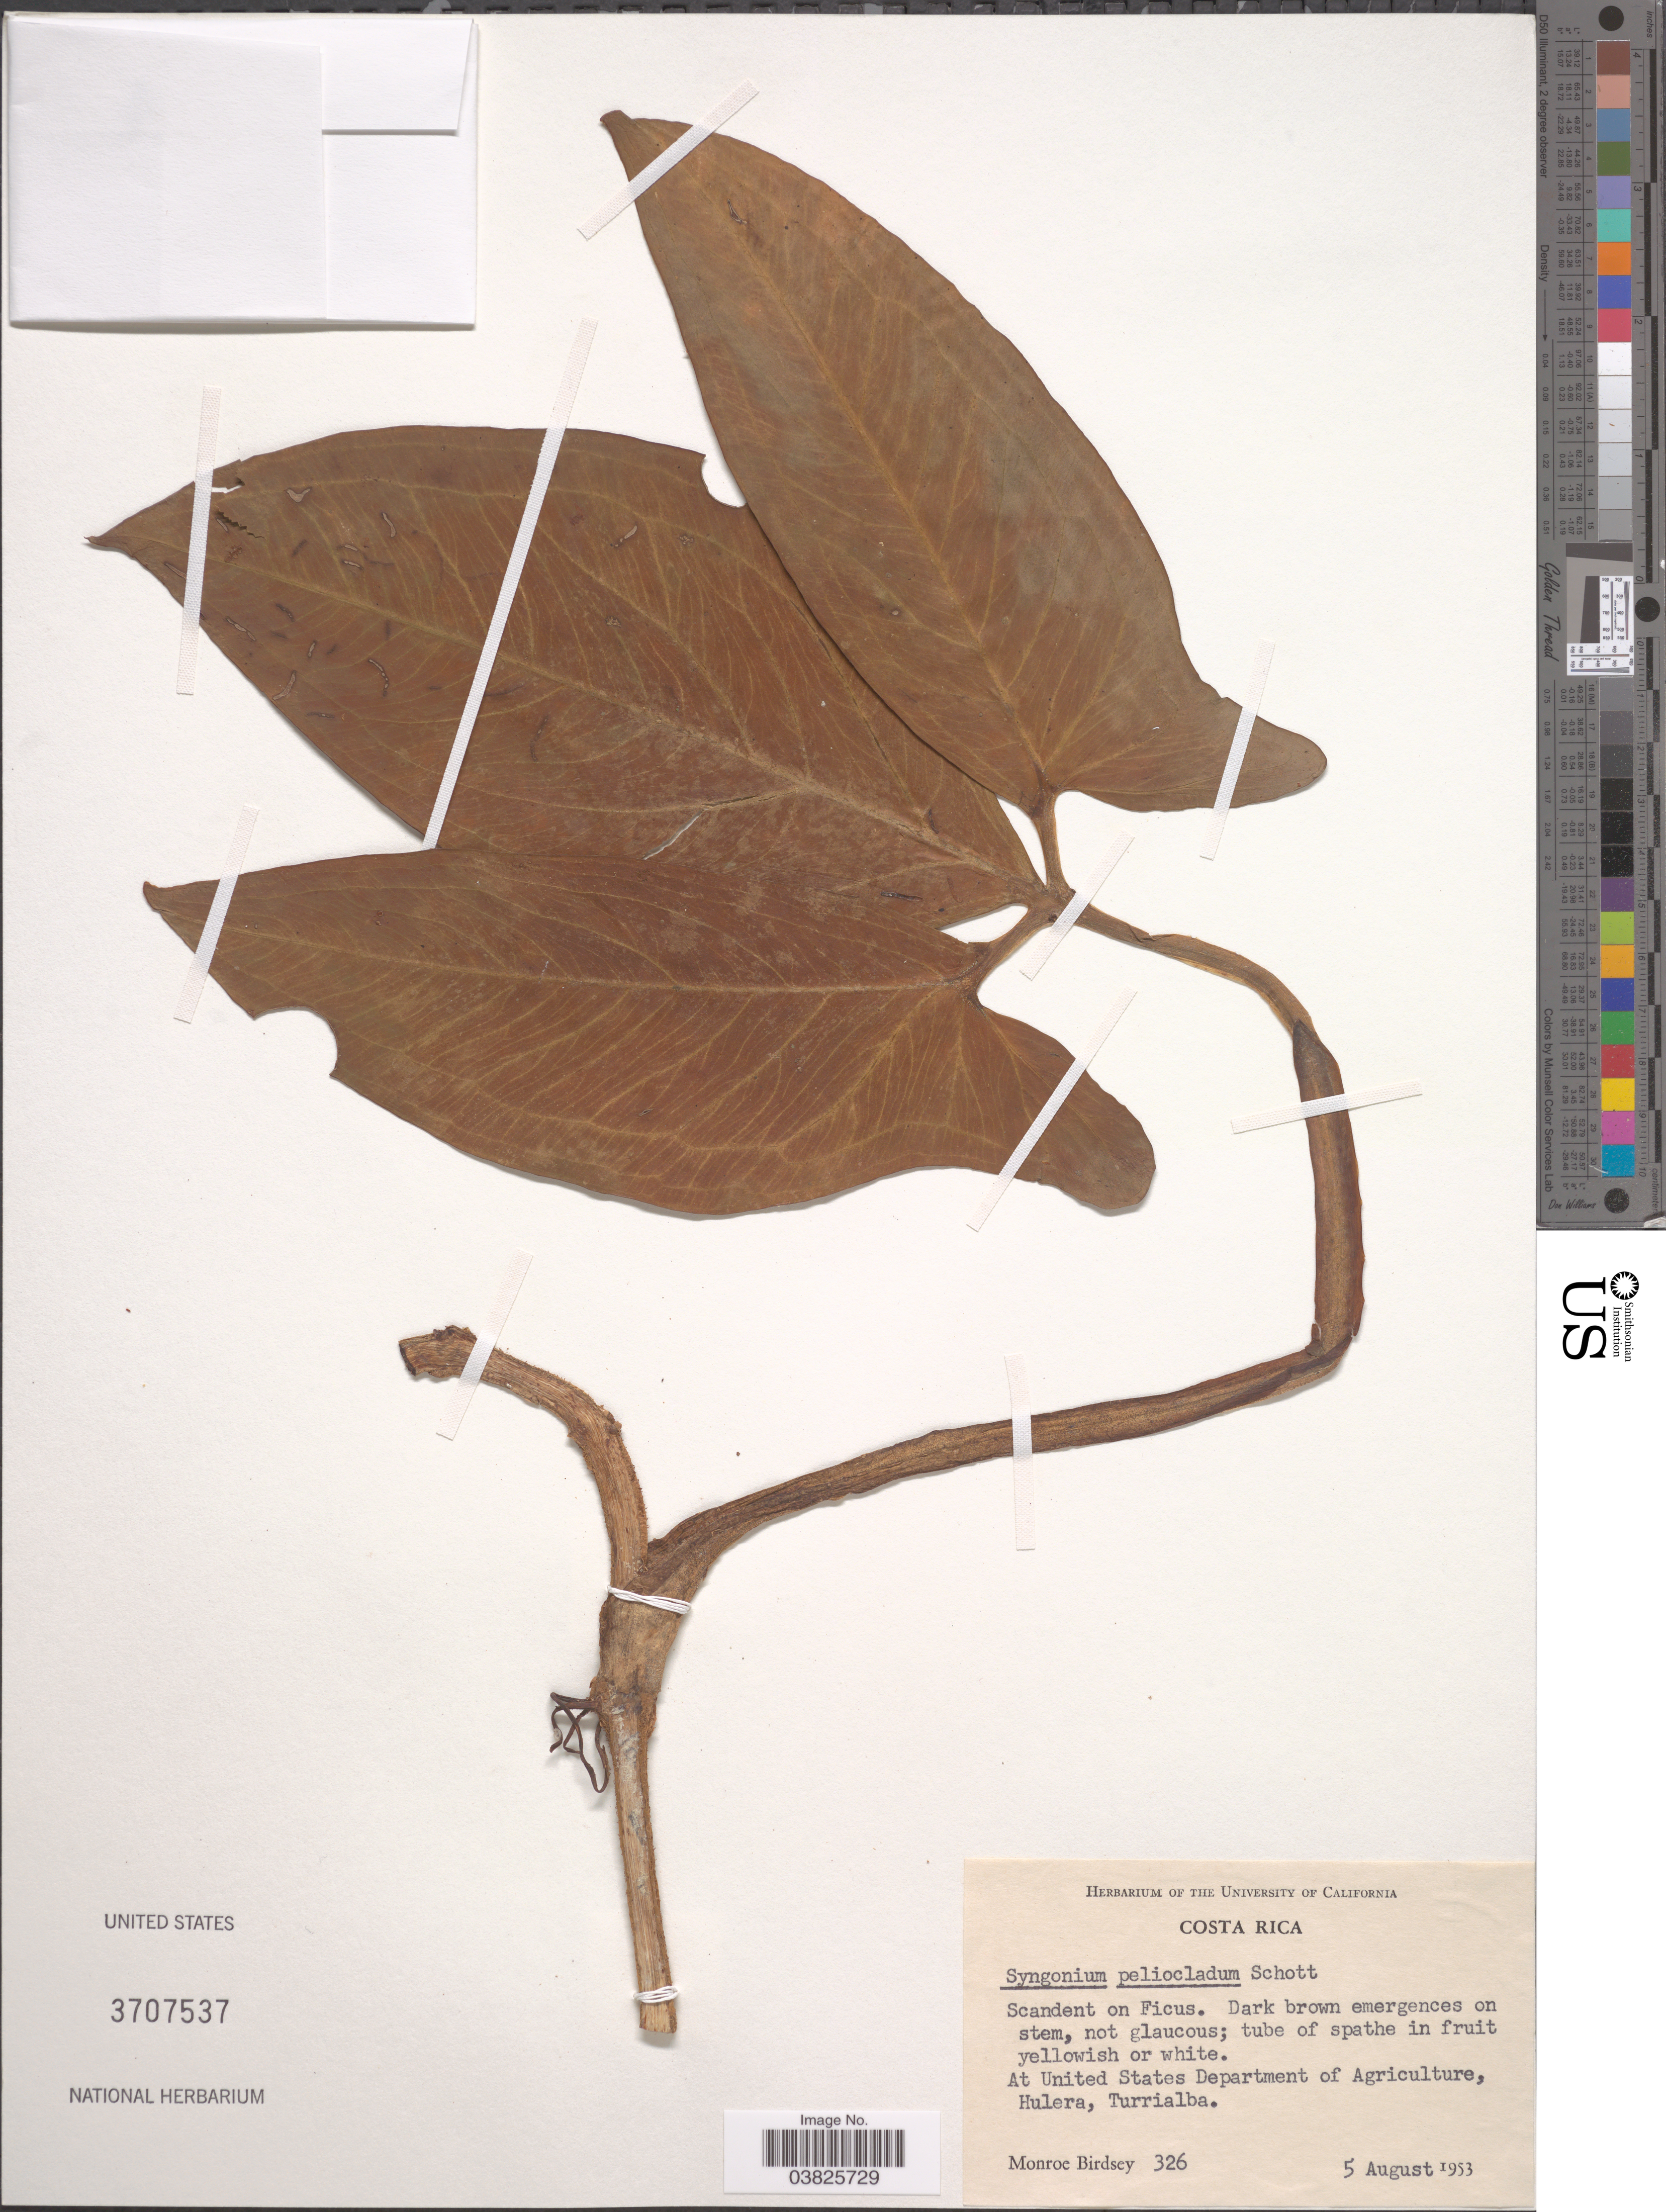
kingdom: Plantae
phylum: Tracheophyta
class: Liliopsida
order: Alismatales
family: Araceae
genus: Syngonium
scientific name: Syngonium podophyllum var. peliocladum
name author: (Schott) Croat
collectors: M. Birdsey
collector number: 326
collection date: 1953-08-05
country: Costa Rica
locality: At United States Department of Agriculture, Hulera, Turrialba.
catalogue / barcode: US 3707537